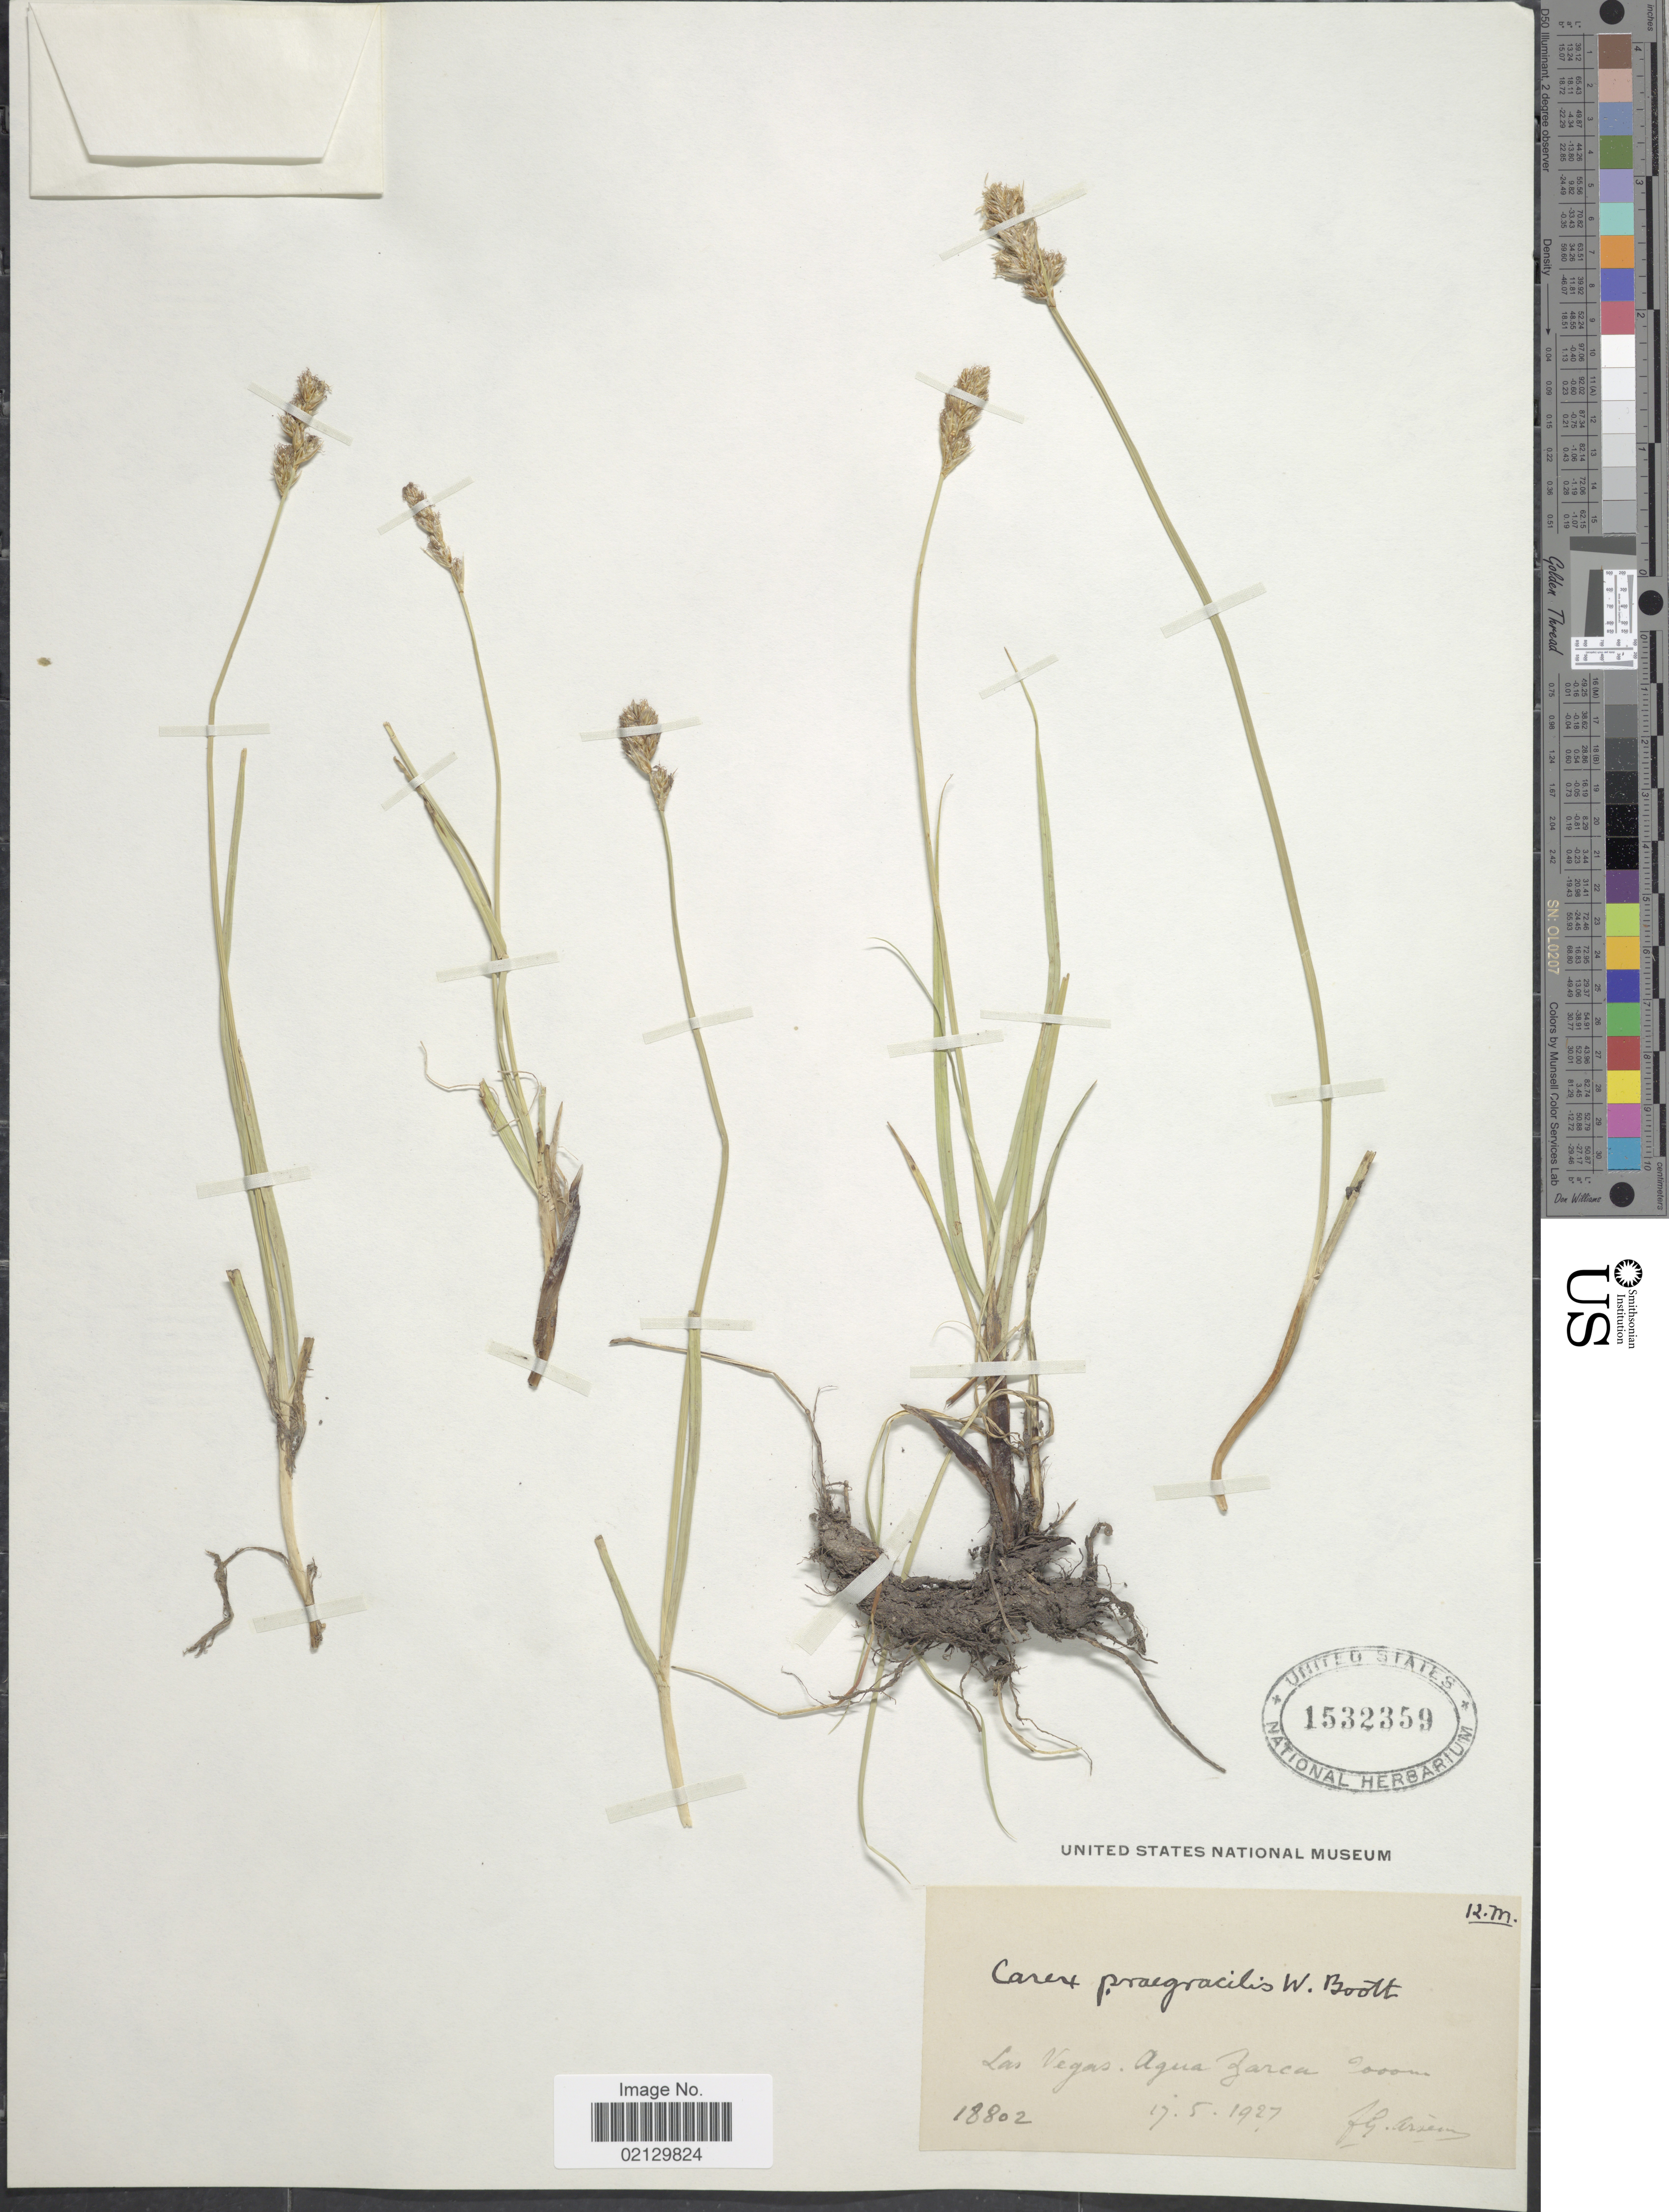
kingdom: Plantae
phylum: Tracheophyta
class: Liliopsida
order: Poales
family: Cyperaceae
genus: Carex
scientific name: Carex praegracilis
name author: W. Boott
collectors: Bro. G. Arsène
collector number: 18802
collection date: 1927-05-17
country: United States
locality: Las Vegas: Agua Zarca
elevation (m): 2000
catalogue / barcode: US 1532359